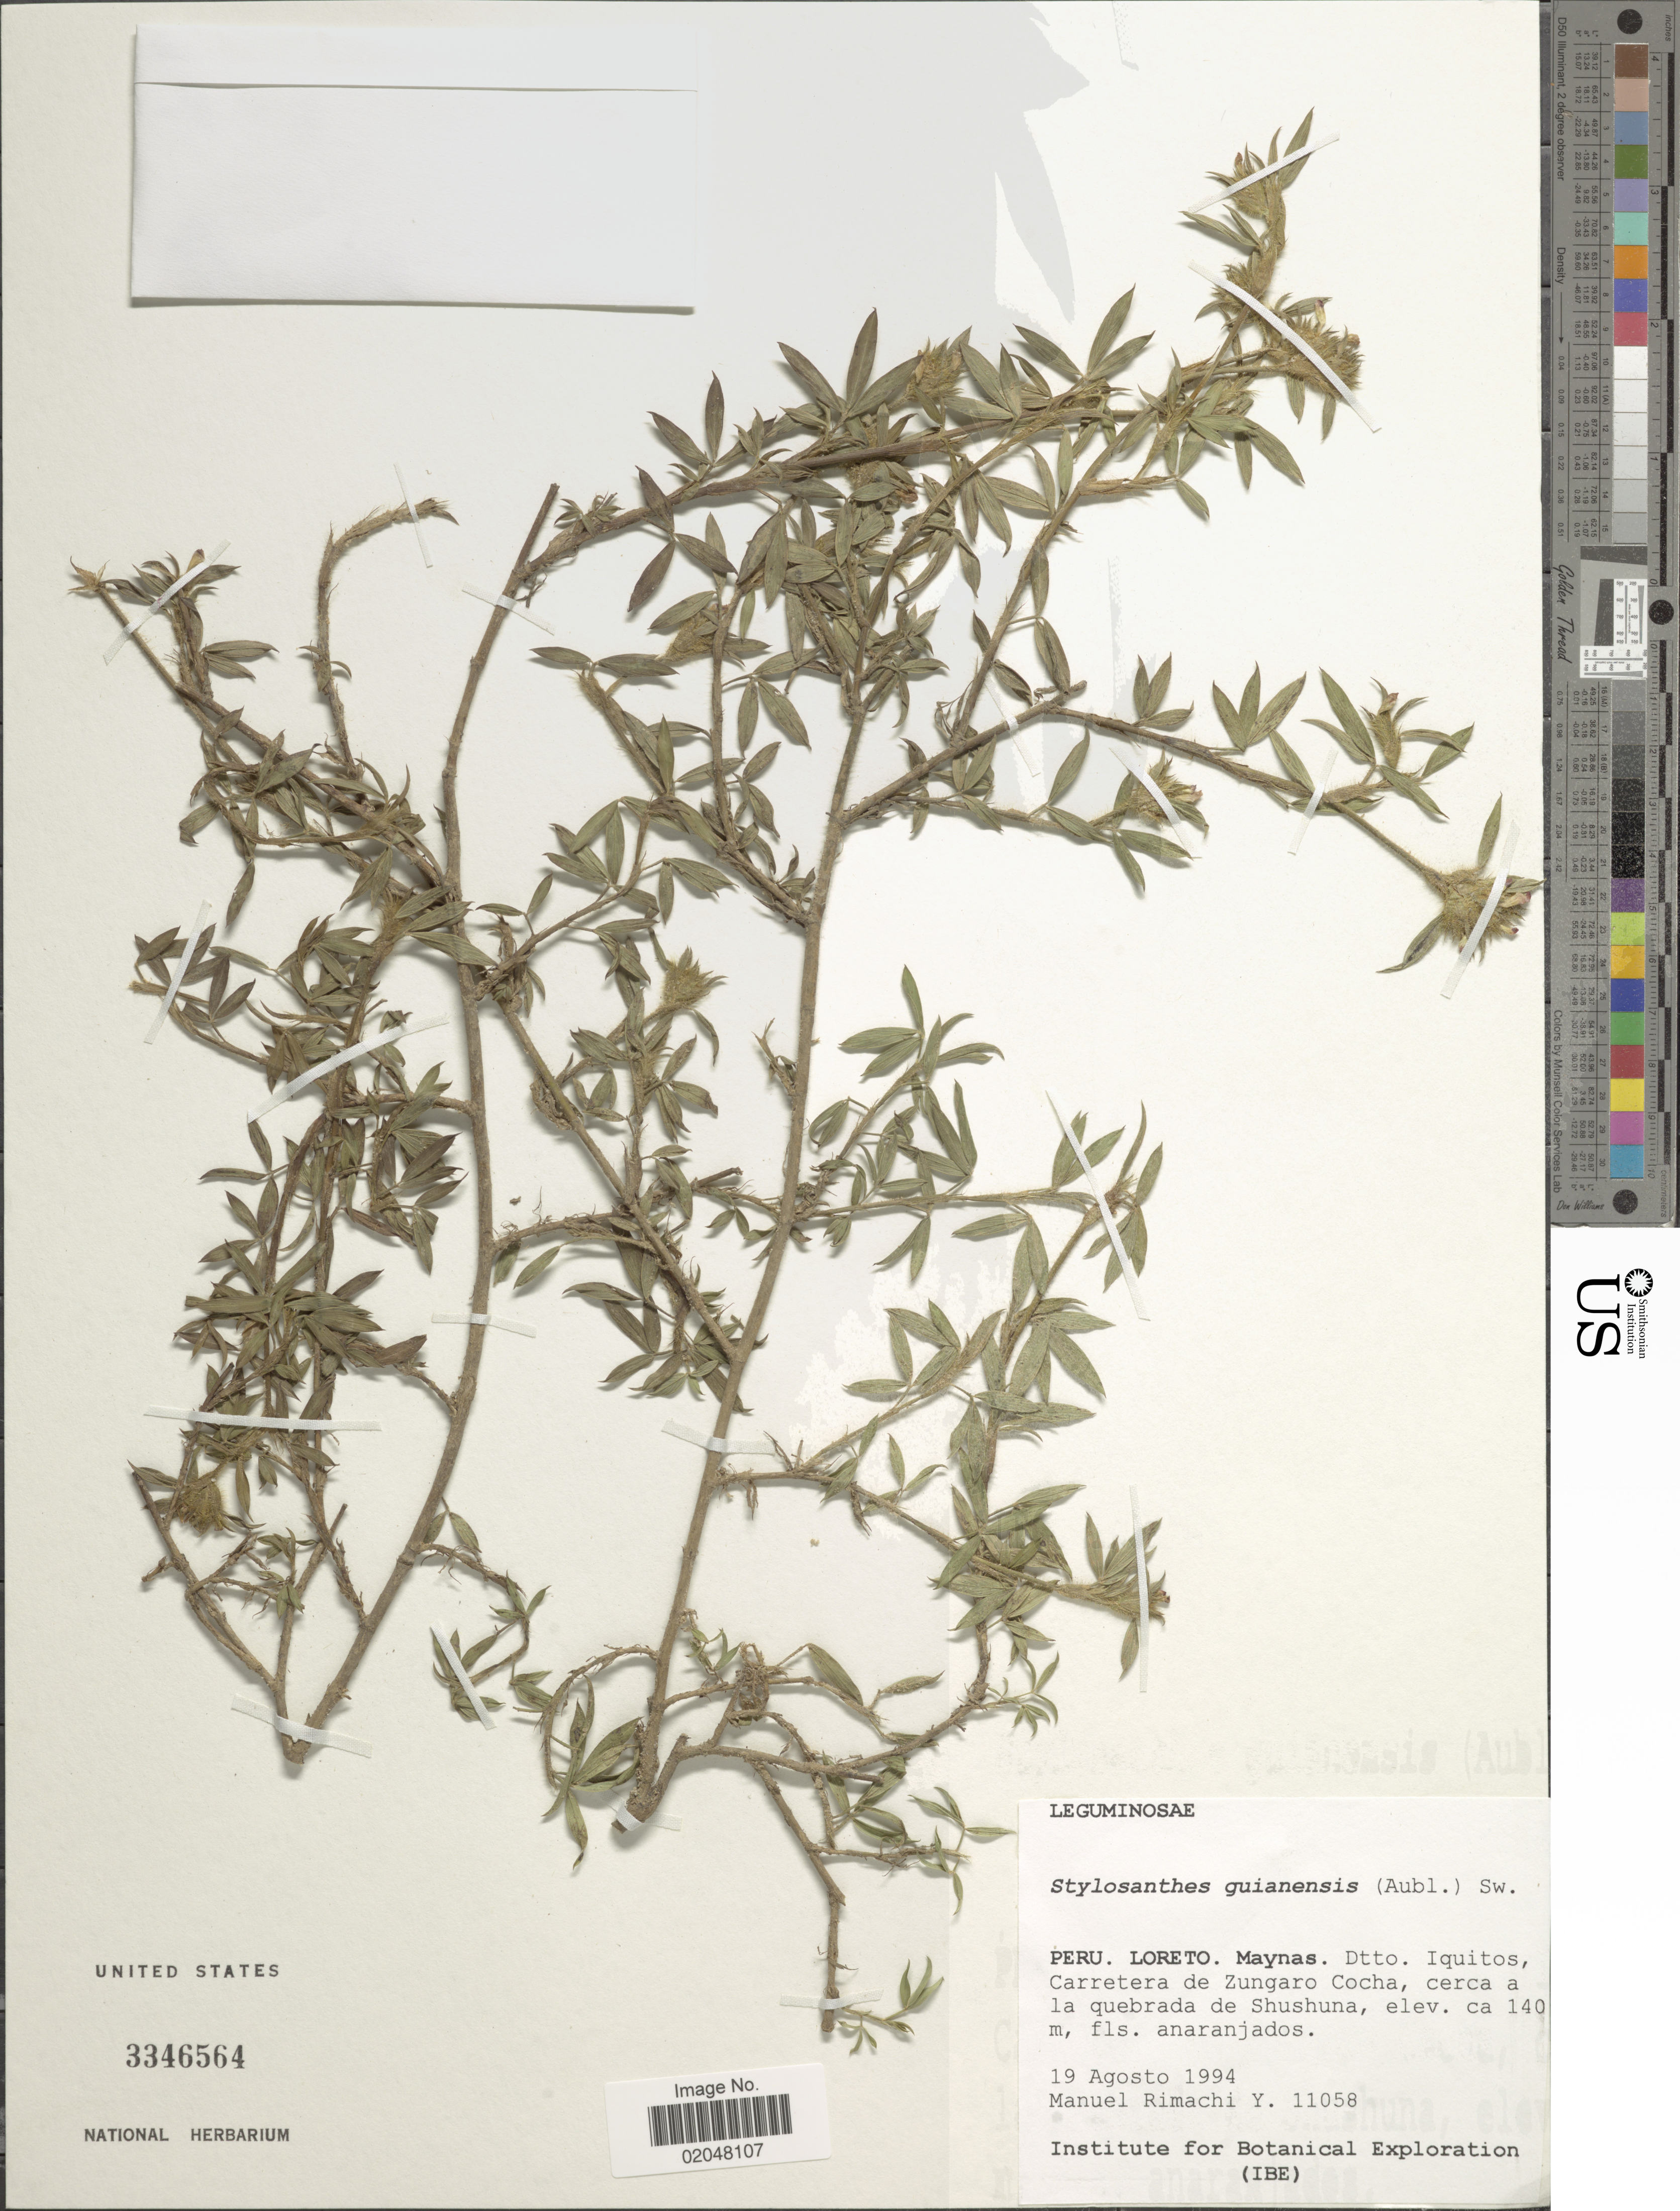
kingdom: Plantae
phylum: Tracheophyta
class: Magnoliopsida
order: Fabales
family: Fabaceae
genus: Stylosanthes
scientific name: Stylosanthes guianensis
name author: (Aubl.) Sw.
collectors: M. Rimachi Y.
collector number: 11058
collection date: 1994-08-19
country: Peru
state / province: Loreto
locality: Maynas. Dtto. Iquitos, Carretera de Zungaro Cocha, cerca a la quebrada de Shushuna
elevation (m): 140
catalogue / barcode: US 3346564